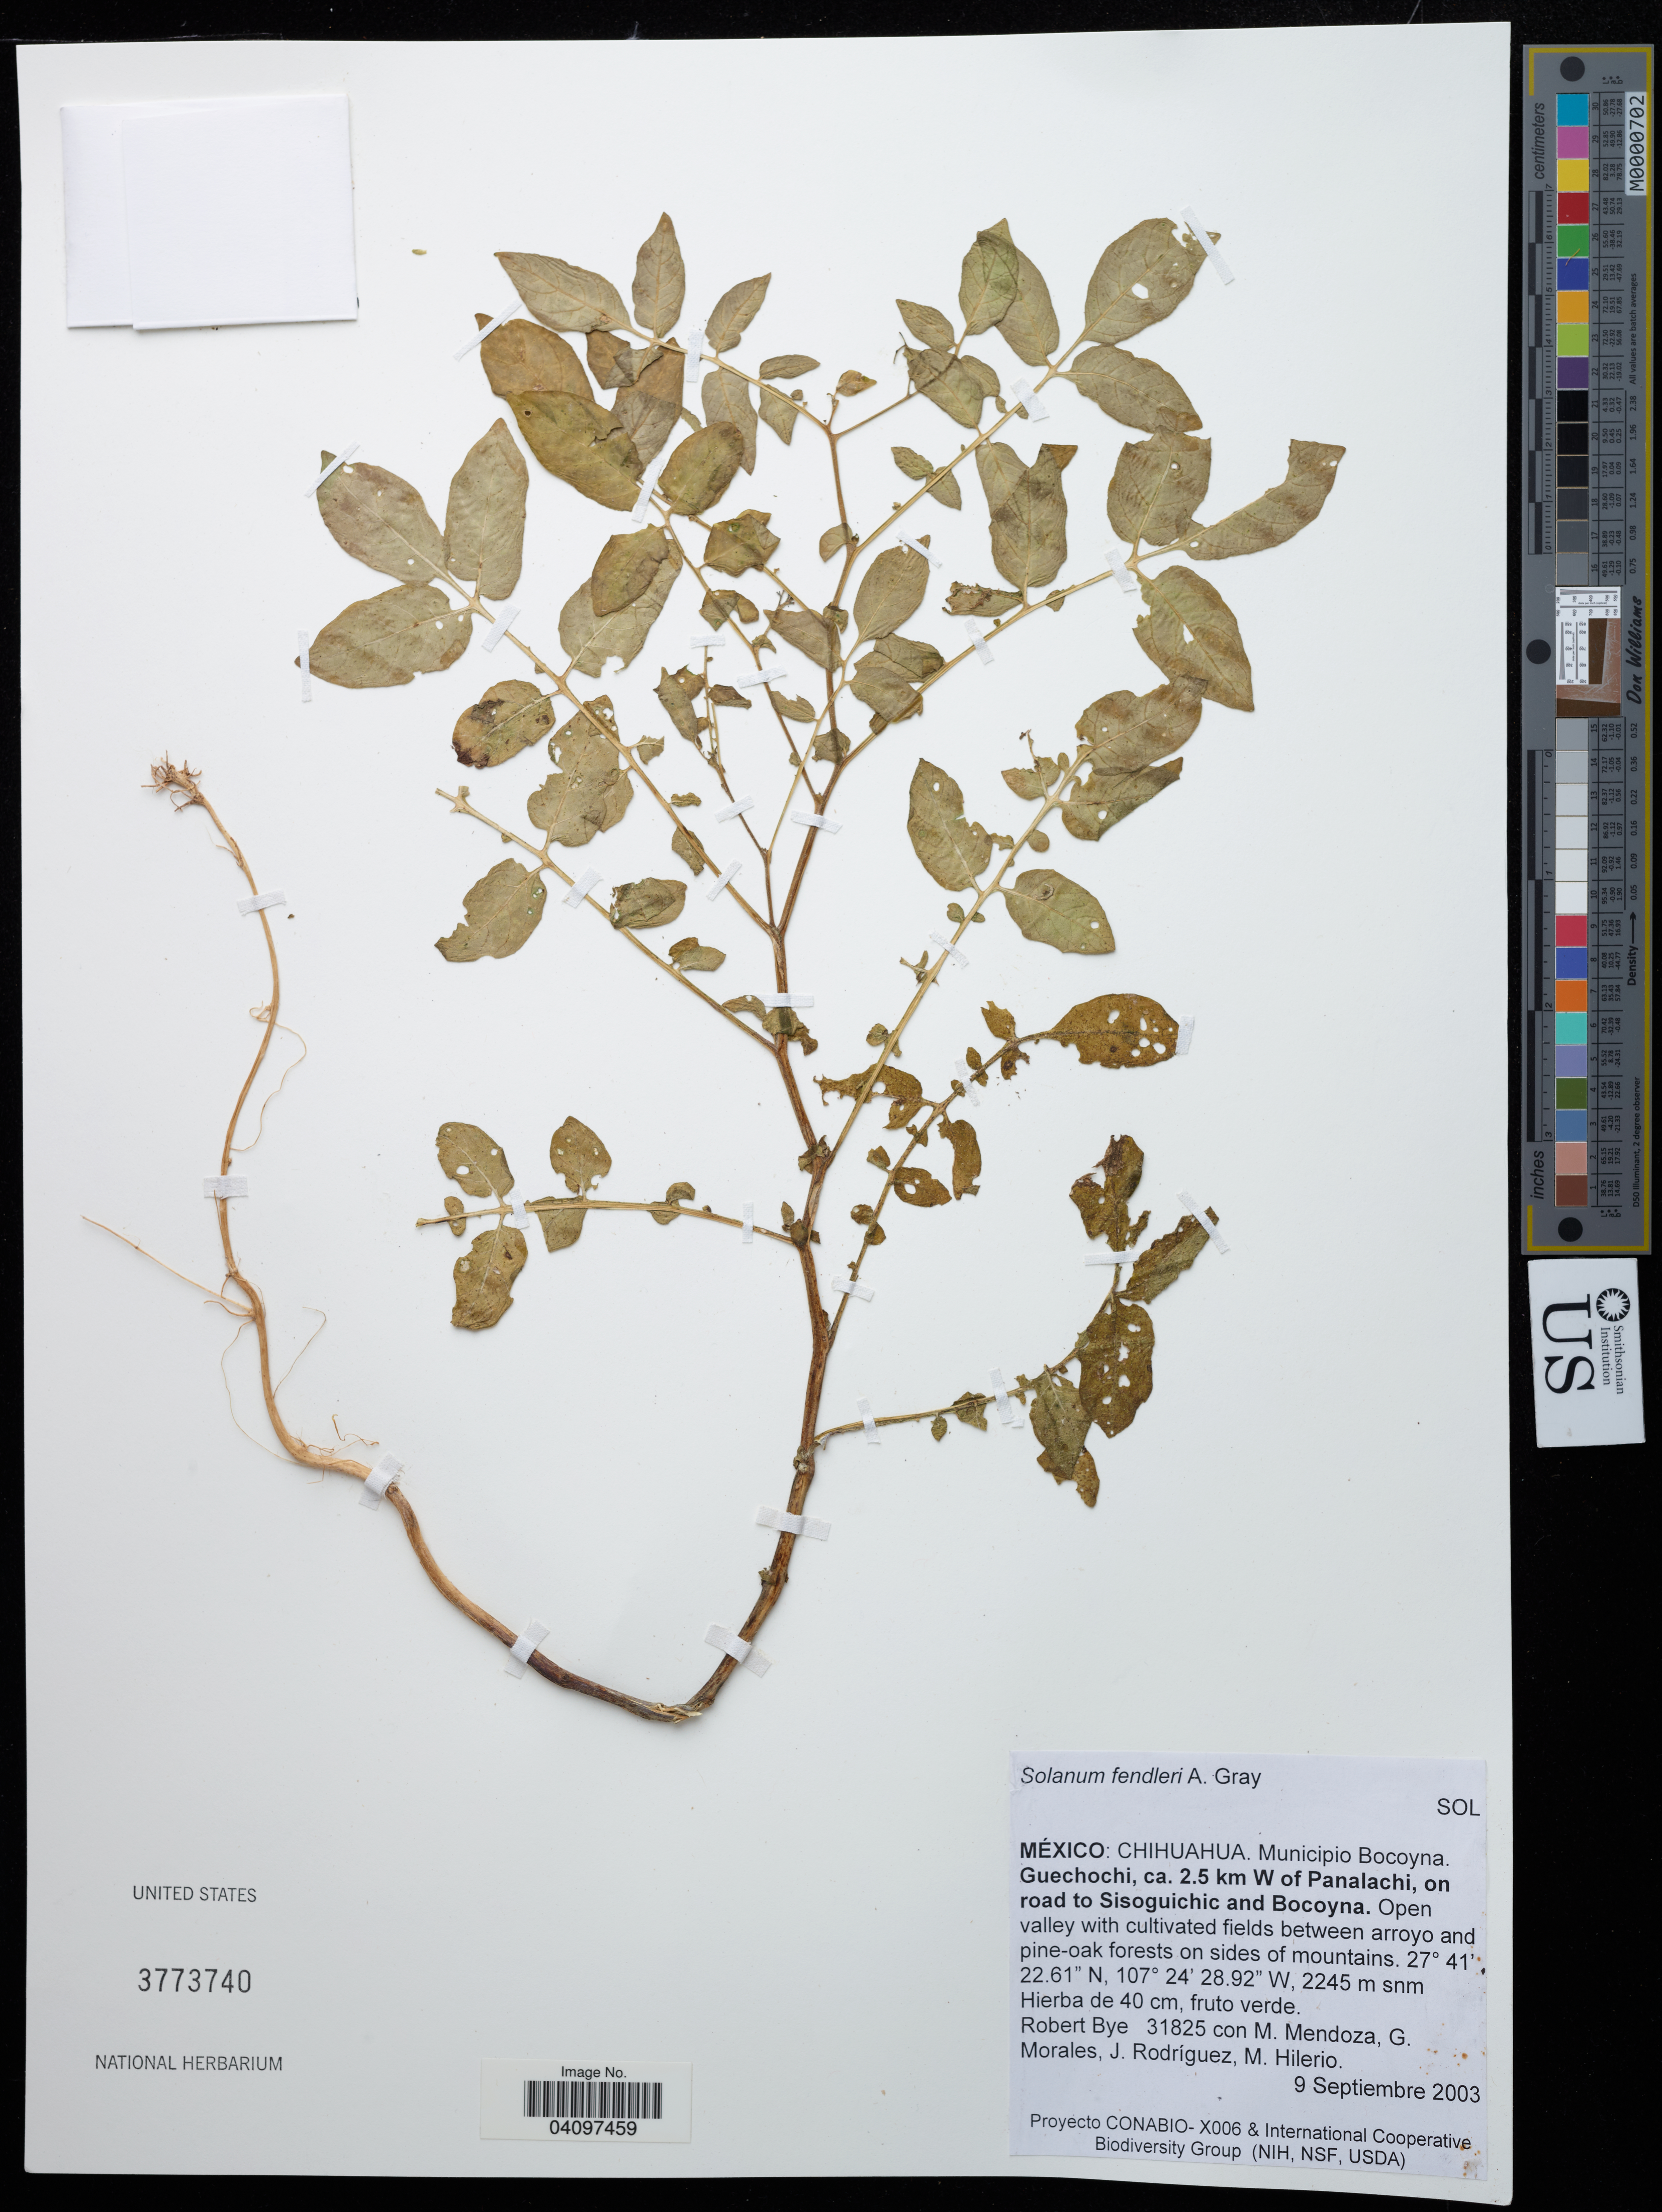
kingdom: Plantae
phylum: Tracheophyta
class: Magnoliopsida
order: Solanales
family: Solanaceae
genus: Solanum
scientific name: Solanum fendleri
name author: A. Gray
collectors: R. A. Bye, M. Mendoza, G. Morales & J. Rodríguez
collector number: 31825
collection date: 2003-09-09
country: Mexico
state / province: Chihuahua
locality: Municipio Bocoyna, Guechochi, ca. 2.5 km W of Panalachi on road to Sisoguichic and Bocoyna.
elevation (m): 2245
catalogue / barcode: US 3773740